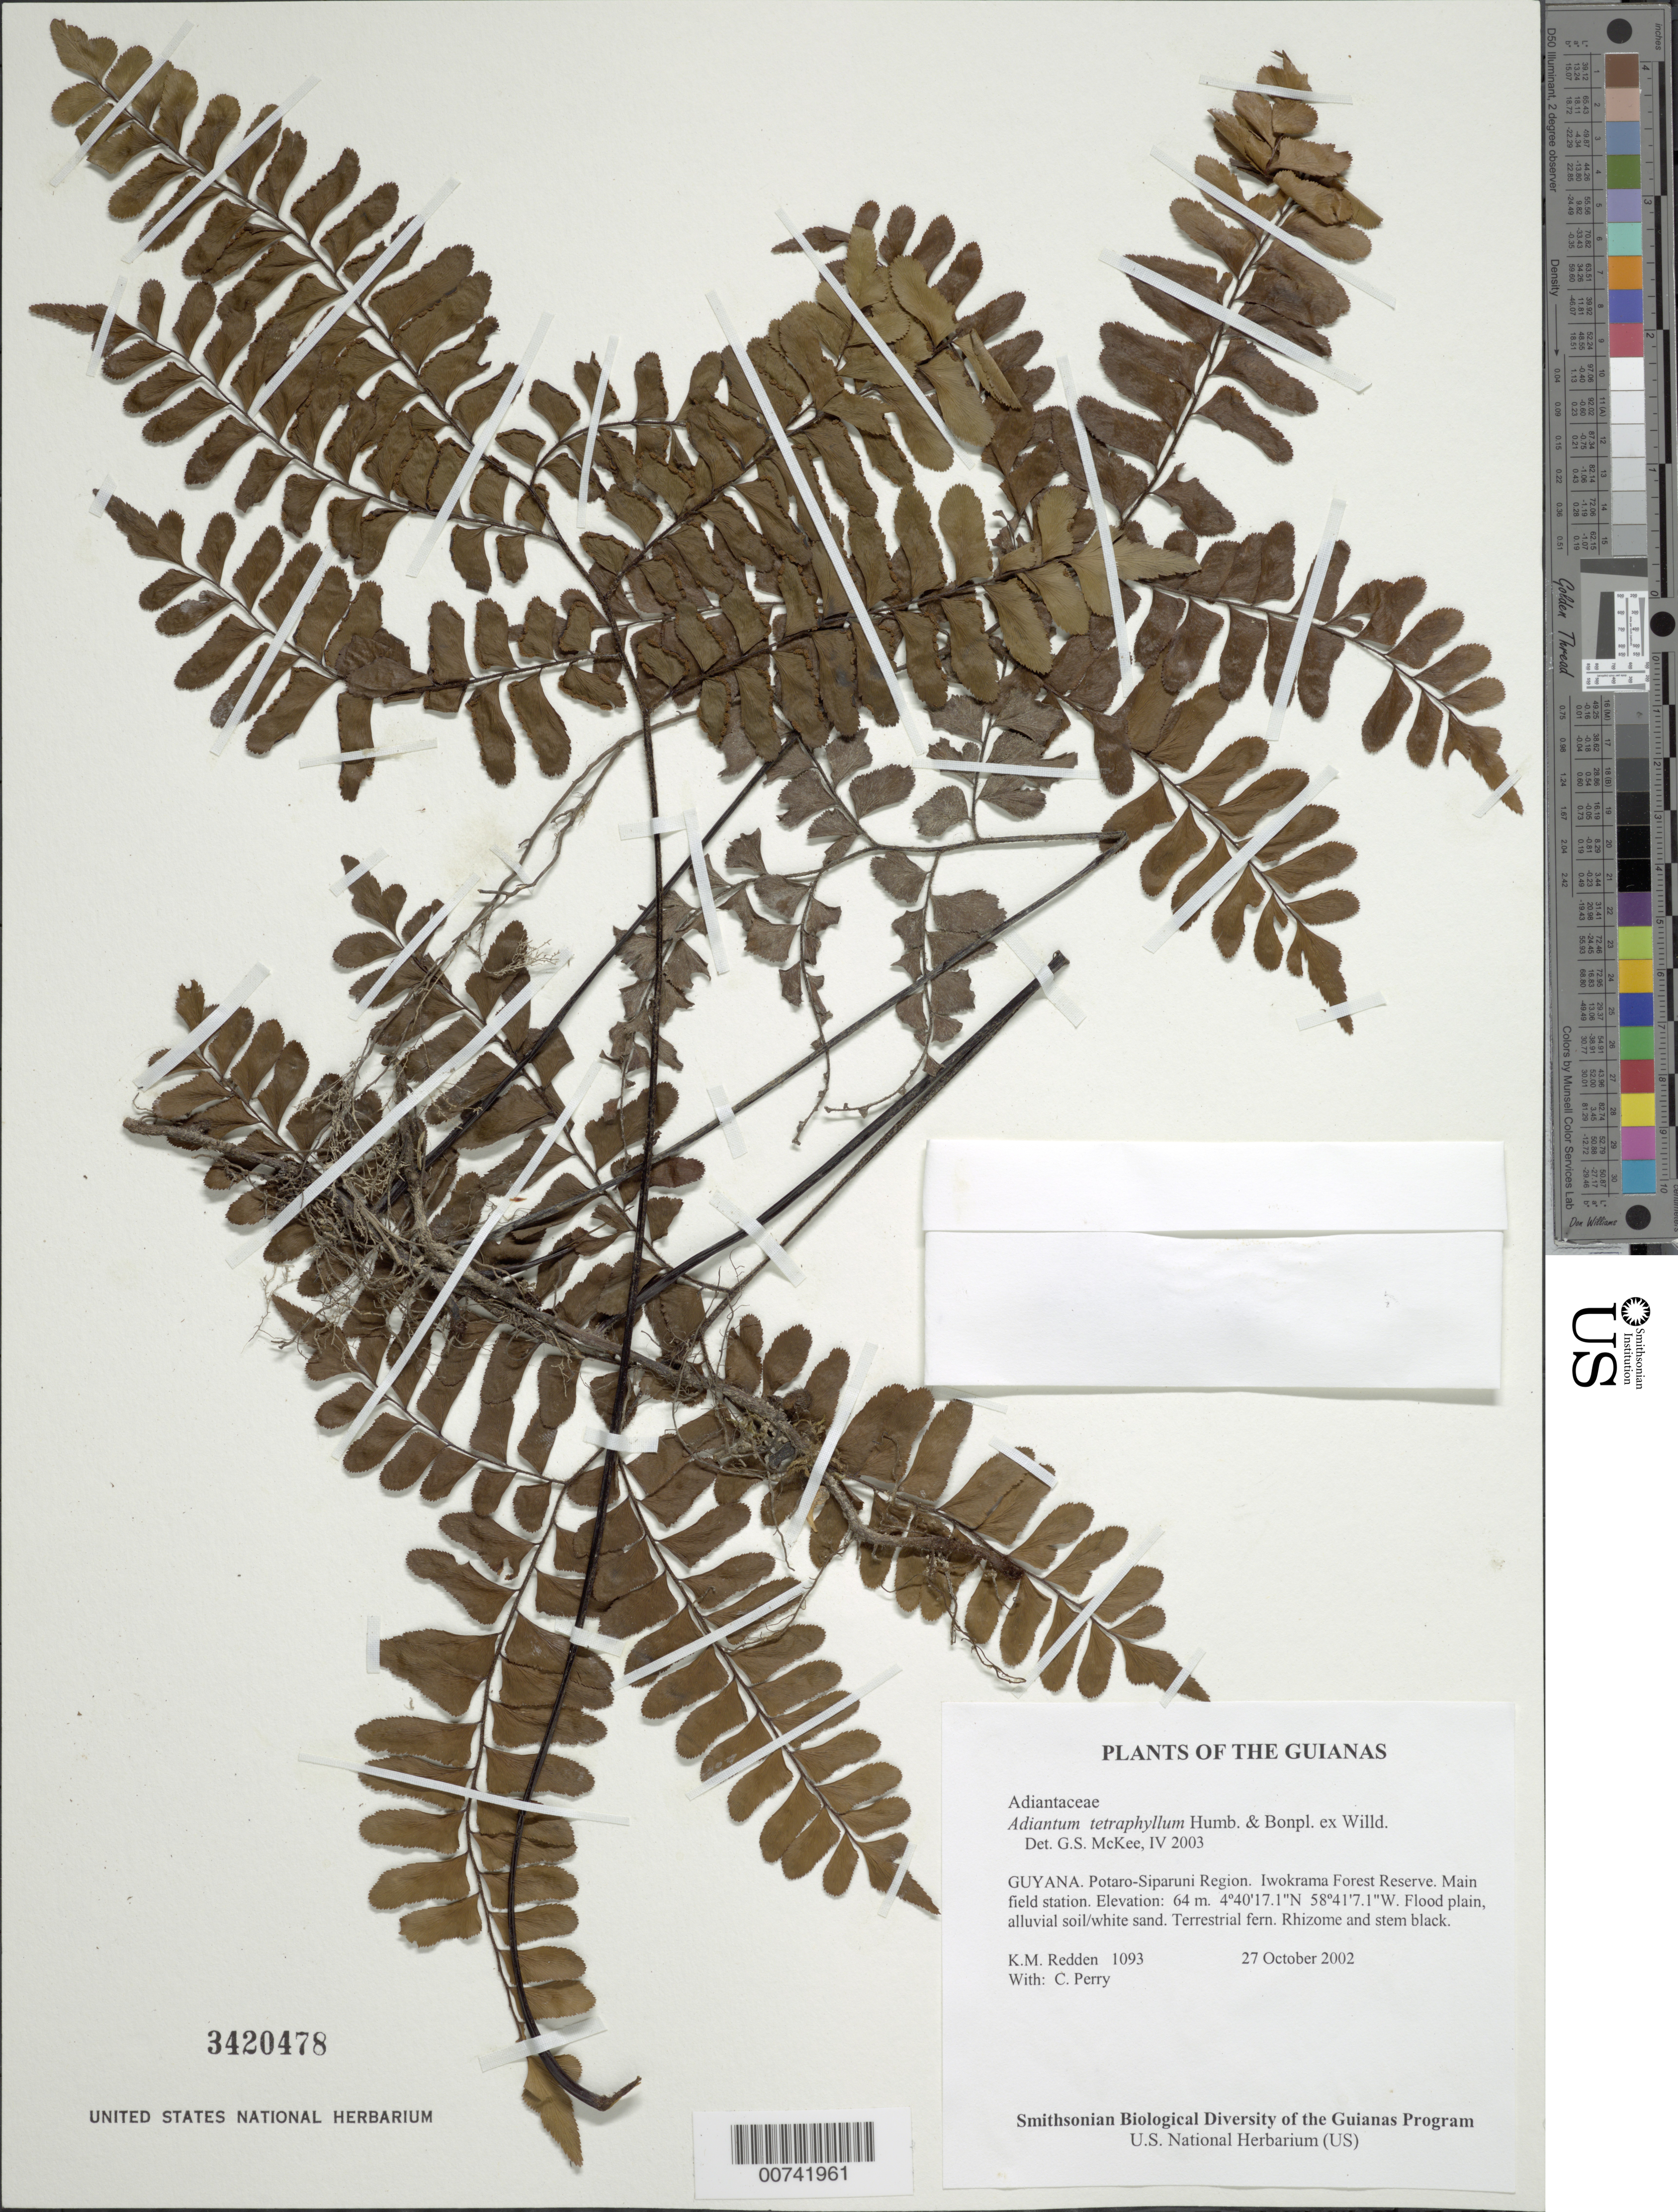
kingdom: Plantae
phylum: Tracheophyta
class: Polypodiopsida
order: Polypodiales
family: Pteridaceae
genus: Adiantum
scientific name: Adiantum tetraphyllum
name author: Humb. & Bonpl. ex Willd.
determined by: McKee, G. S., (US), NMNH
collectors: K. M. Redden & C. Perry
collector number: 1093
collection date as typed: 27 October 2002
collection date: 2002-10-27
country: Guyana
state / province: Potaro-Siparuni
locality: Iwokrama Forest Reserve. Main field station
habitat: Flood plain, alluvial soil/white sand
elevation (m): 64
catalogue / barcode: US 3420478